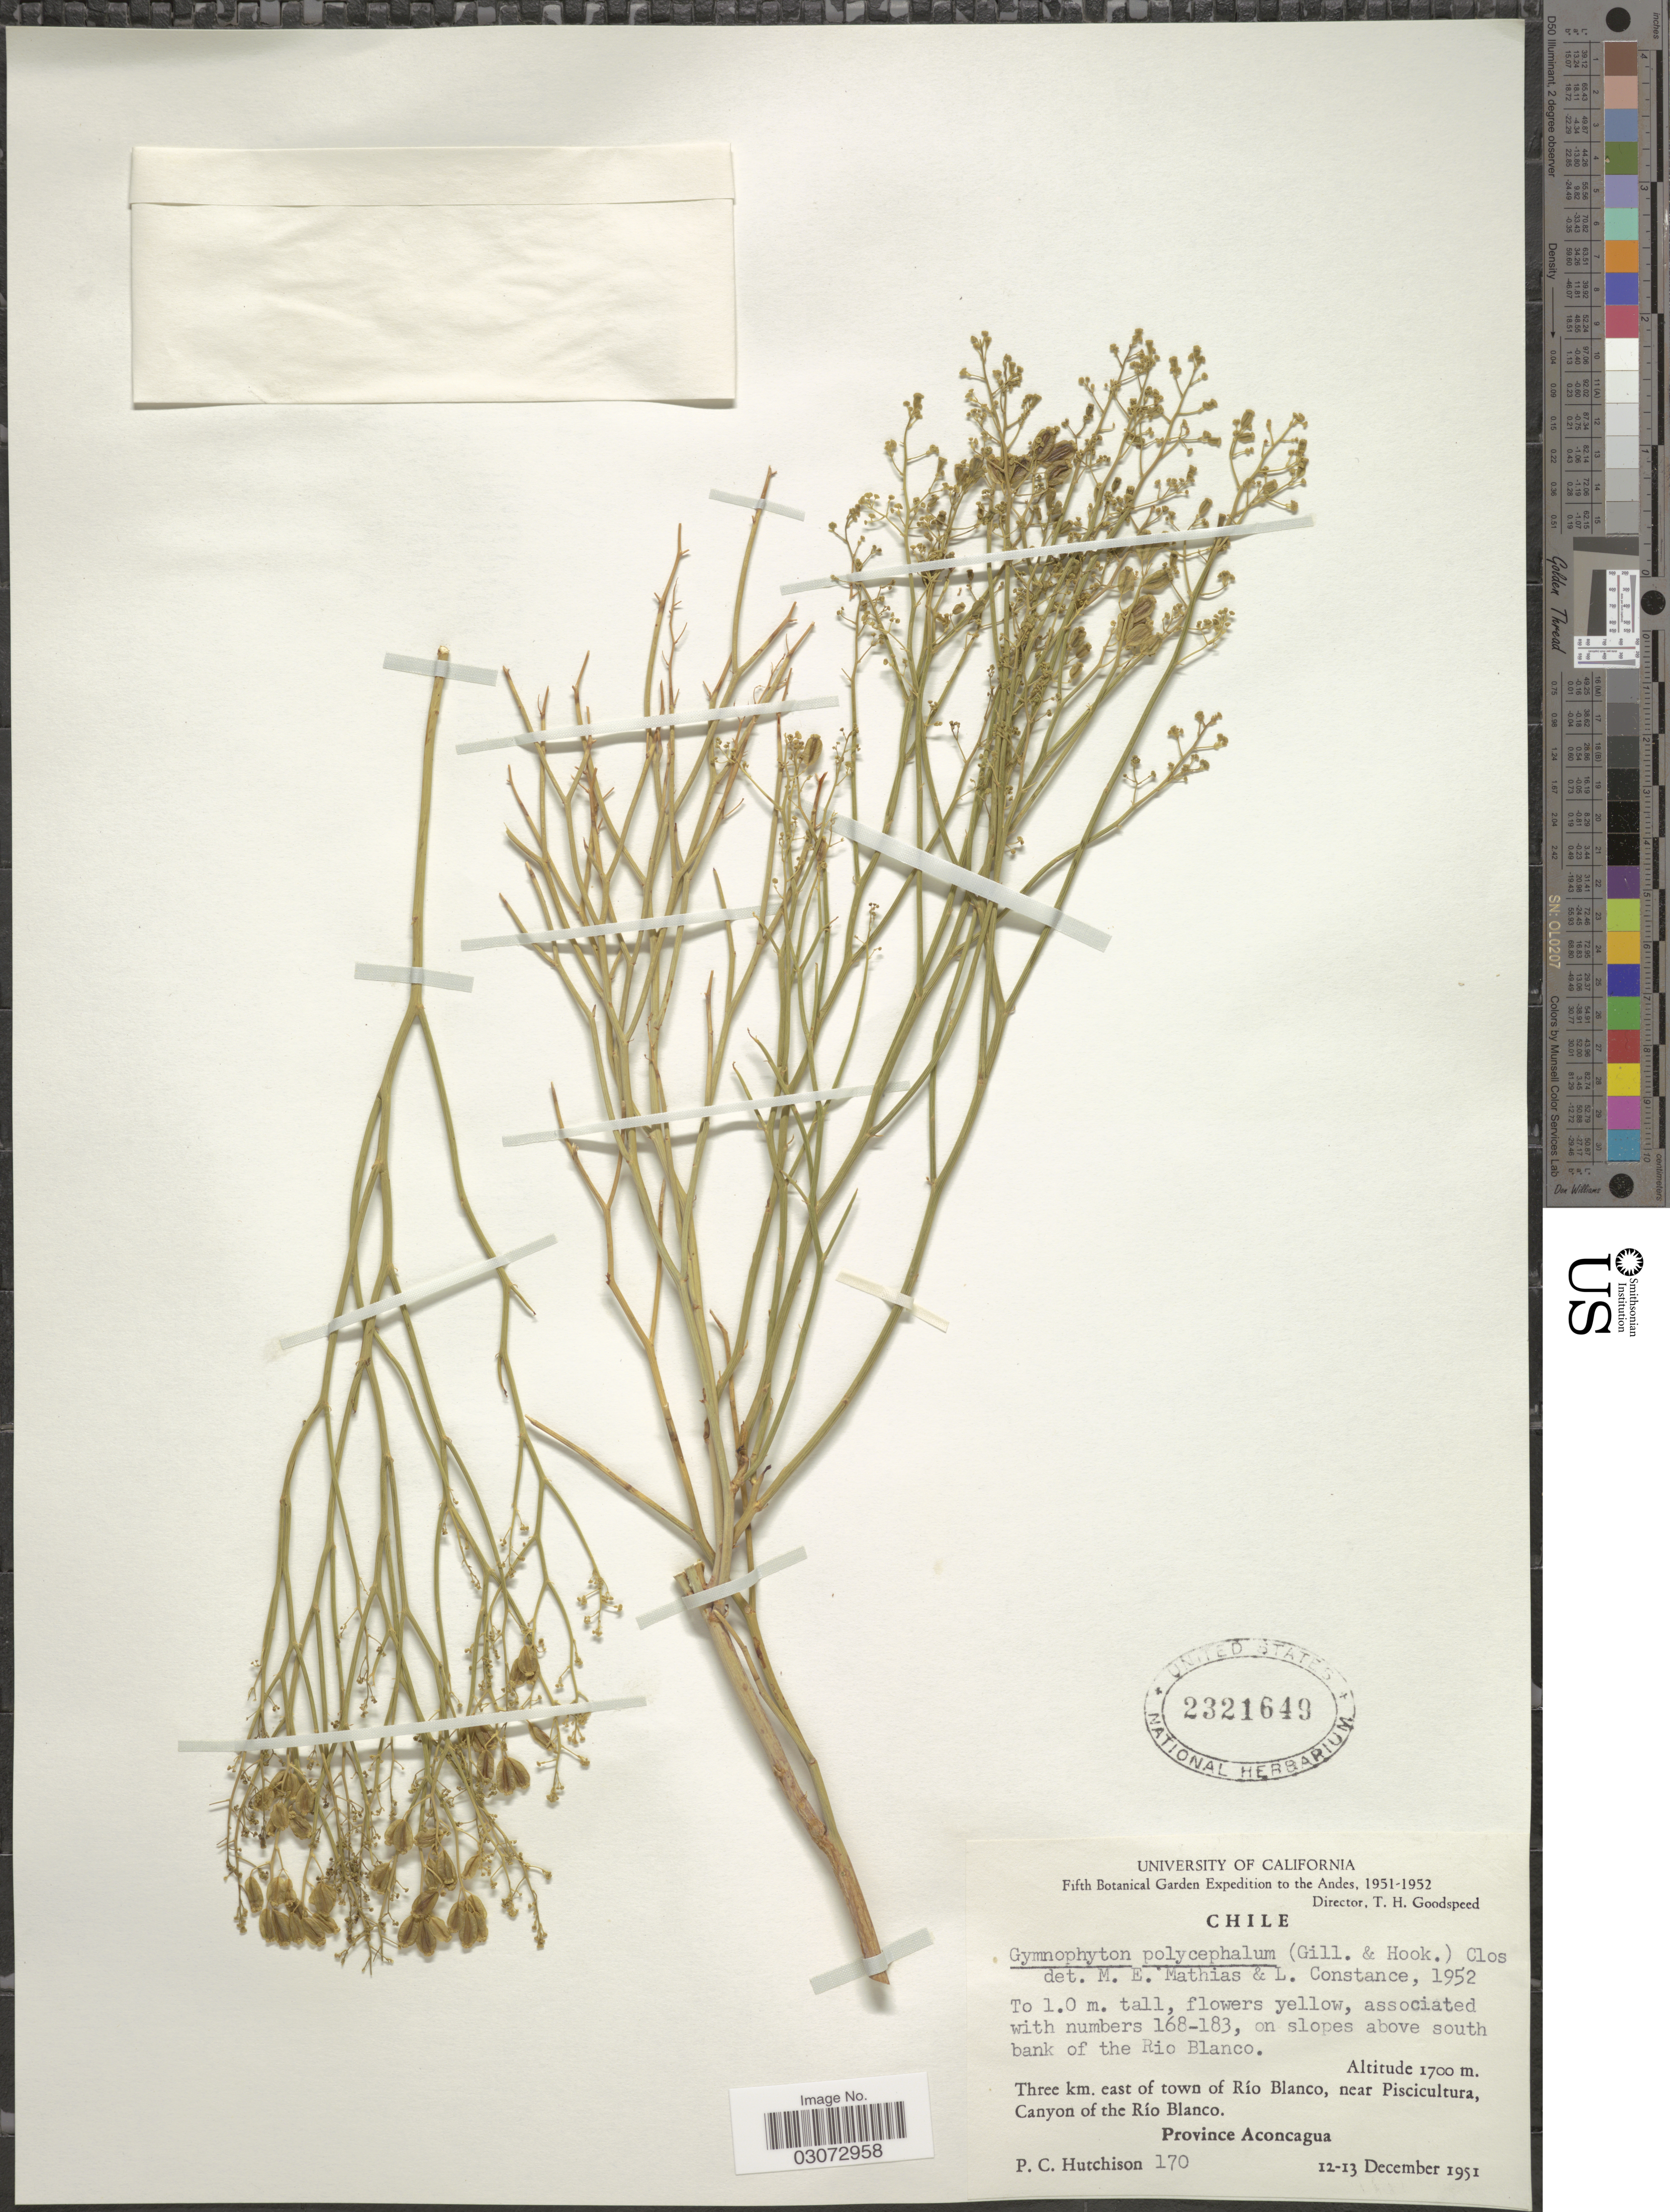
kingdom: Plantae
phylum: Tracheophyta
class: Magnoliopsida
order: Apiales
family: Apiaceae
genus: Gymnophyton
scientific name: Gymnophyton polycephalum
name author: Clos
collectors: P. C. Hutchison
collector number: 170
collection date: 1951-12-12/1951-12-13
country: Chile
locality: The Andes. On slopes above south bank of the Rio Blanco. Three km. east of town of Río Blanco, near Piscultura, Canyon of the Río Blanco. Province Aconcagua.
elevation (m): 1700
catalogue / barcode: US 2321649